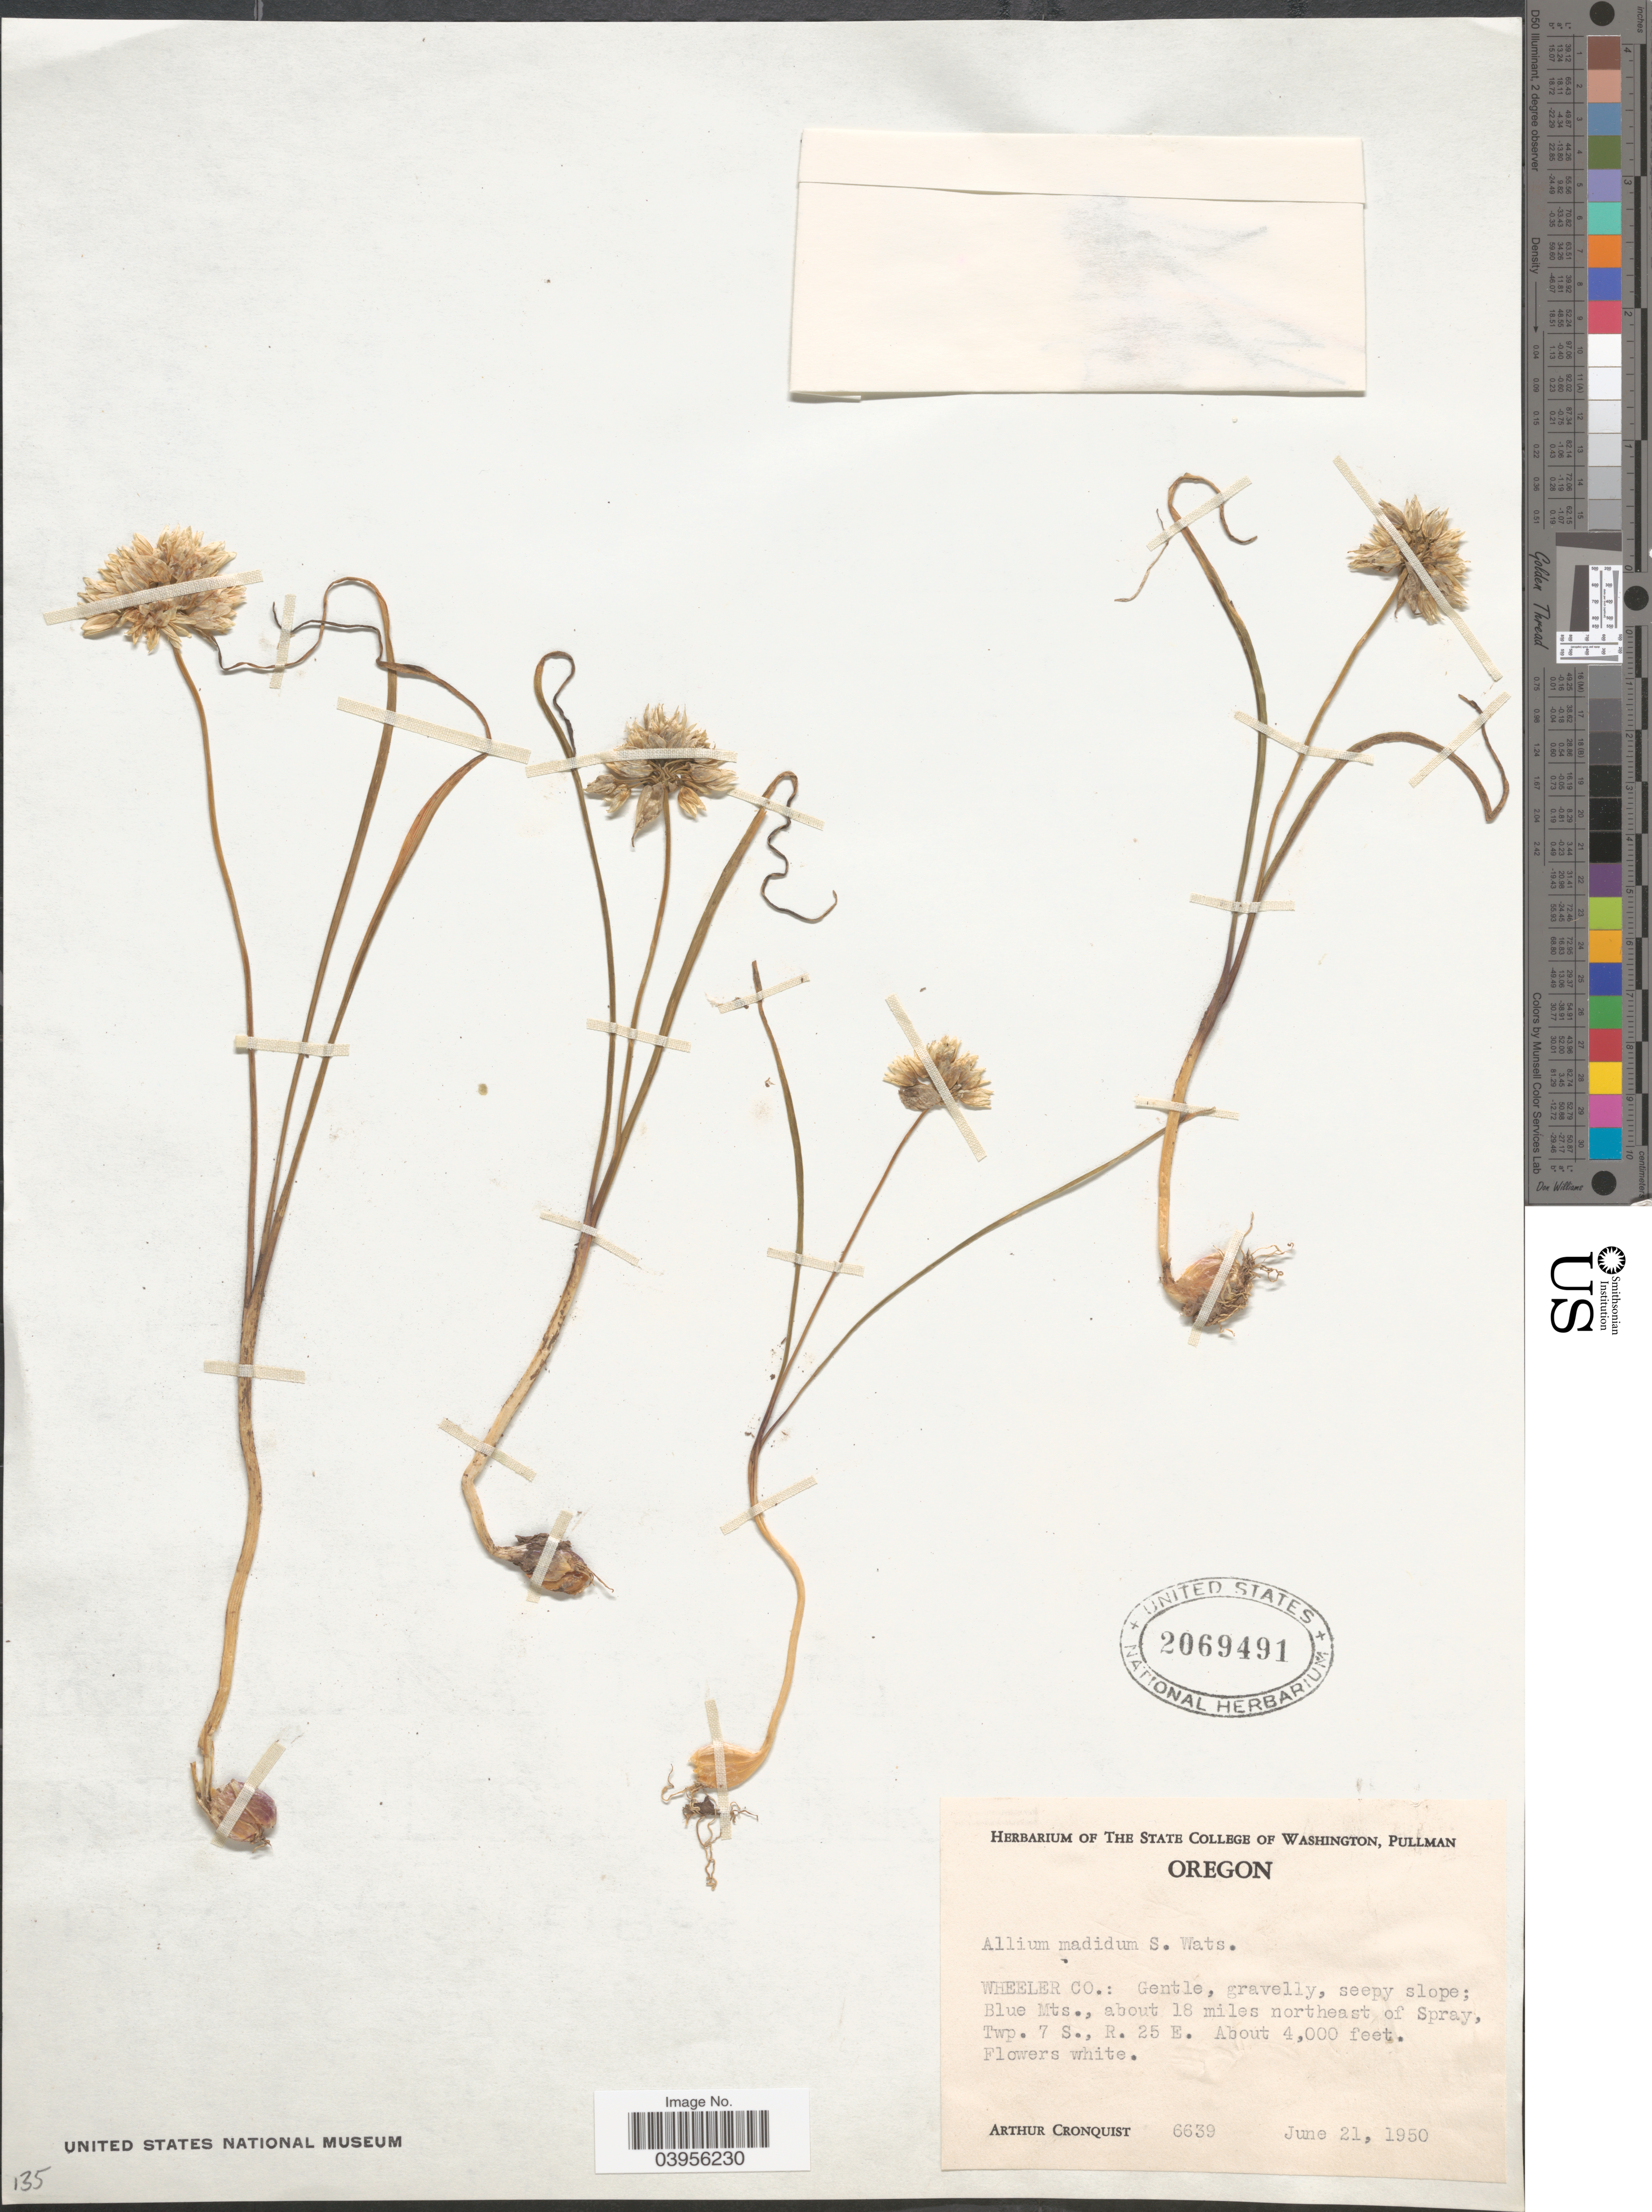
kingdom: Plantae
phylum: Tracheophyta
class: Liliopsida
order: Asparagales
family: Amaryllidaceae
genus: Allium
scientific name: Allium madidum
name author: S. Watson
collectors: A. J. Cronquist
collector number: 6639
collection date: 1950-06-21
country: United States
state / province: Oregon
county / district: Wheeler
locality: Wheeler Co.: Blue Mts., about 18 miles northeast of Spray, Twp. 7 S., R. 25 E.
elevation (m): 1219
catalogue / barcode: US 2069491